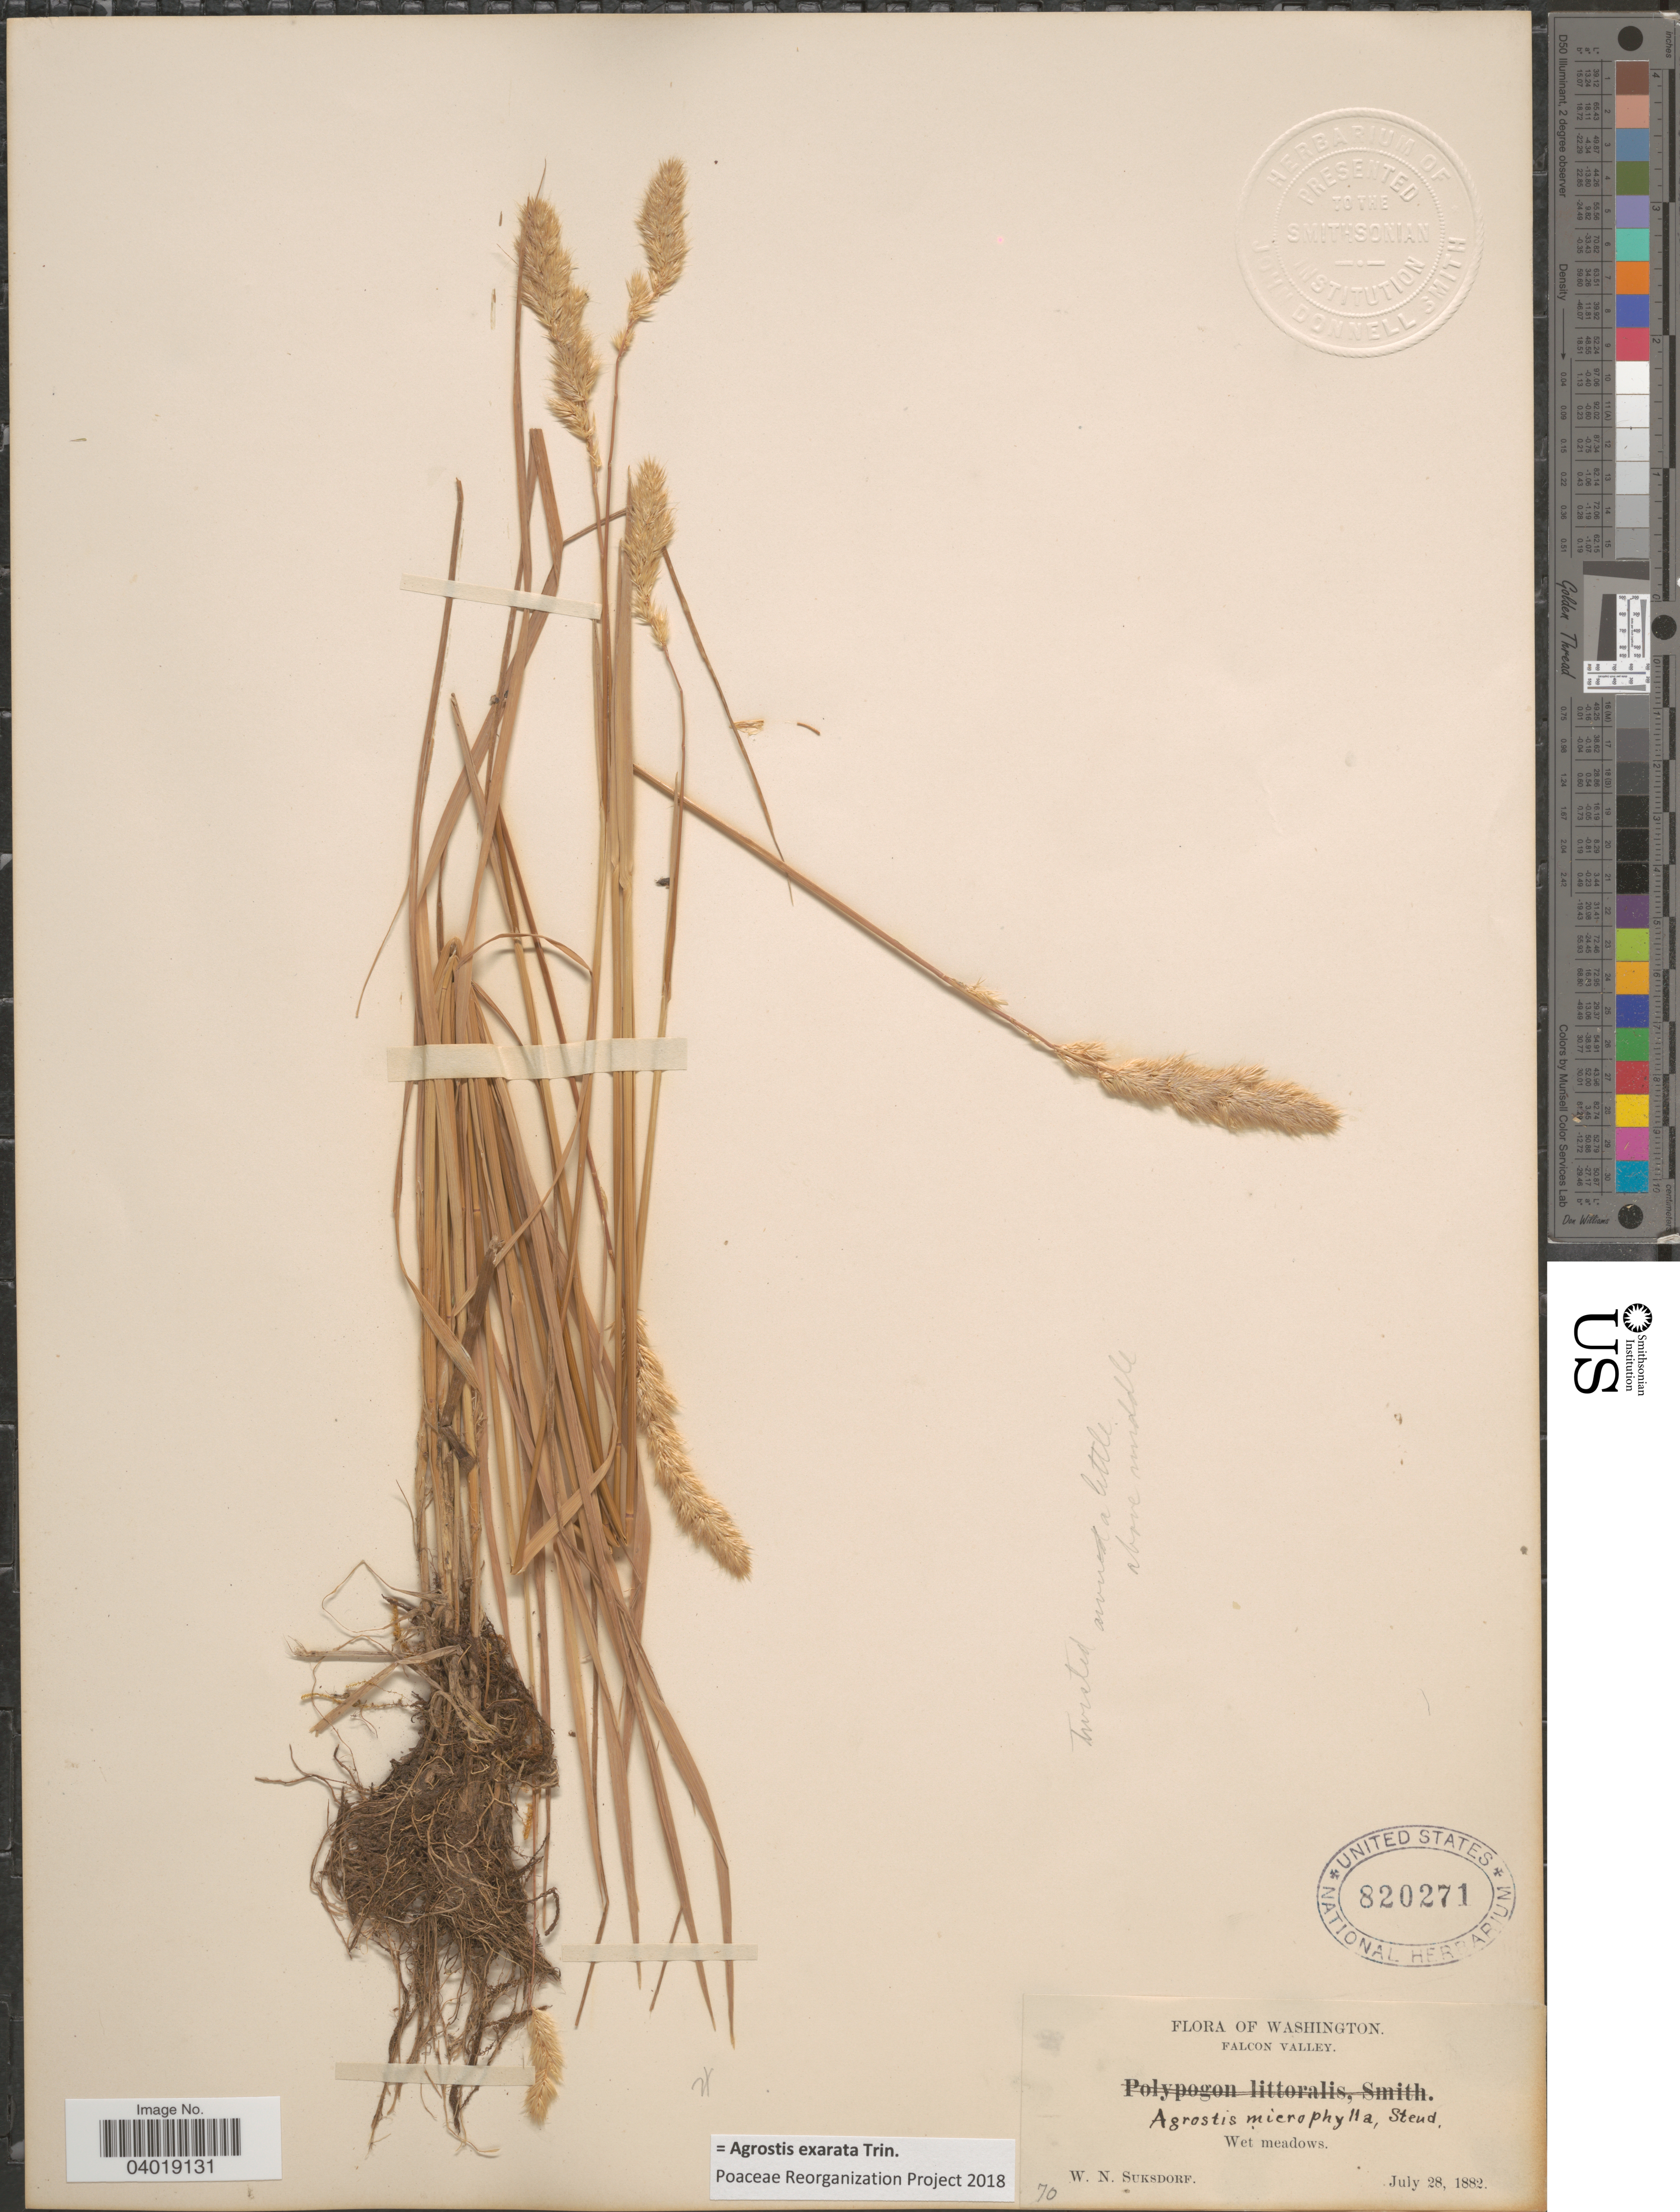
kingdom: Plantae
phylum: Tracheophyta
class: Liliopsida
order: Poales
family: Poaceae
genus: Agrostis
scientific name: Agrostis exarata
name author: Trin.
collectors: W. N. Suksdorf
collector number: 70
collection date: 1882-07-28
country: United States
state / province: Washington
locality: Falcon Valley.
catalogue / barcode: US 820271